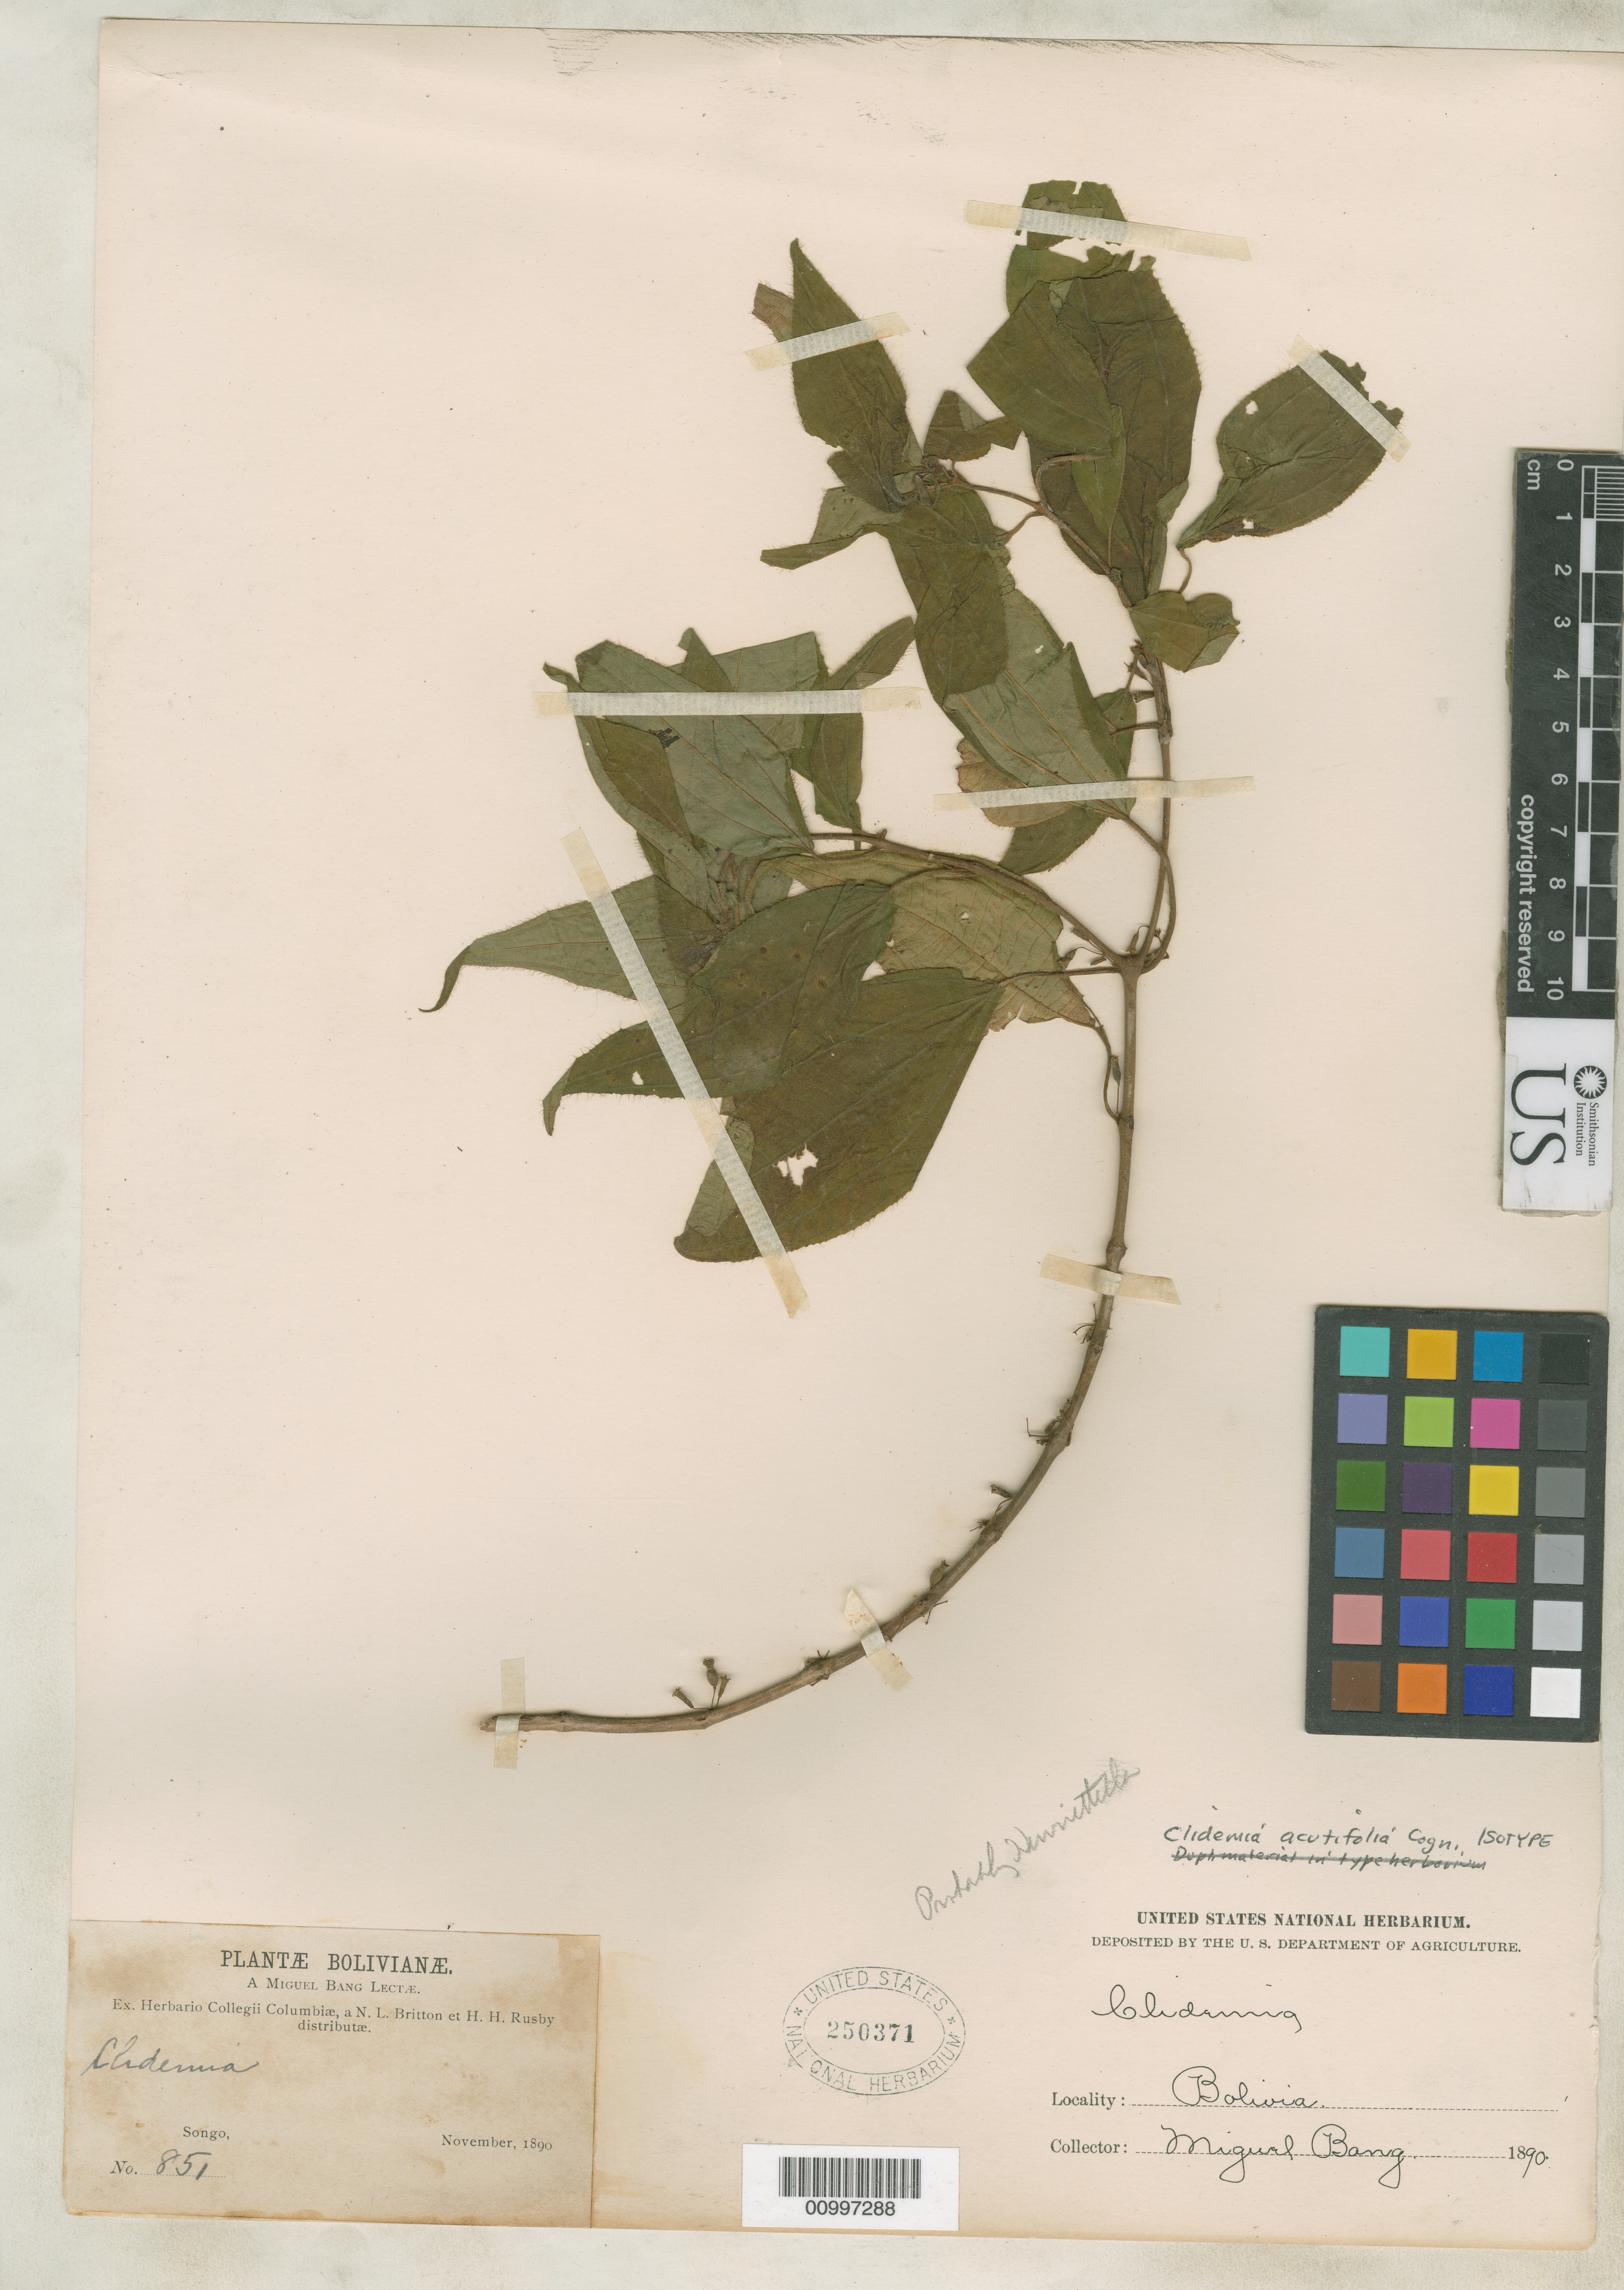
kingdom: Plantae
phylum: Tracheophyta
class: Magnoliopsida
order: Myrtales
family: Melastomataceae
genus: Clidemia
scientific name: Clidemia acutifolia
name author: Cogn.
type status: Isotype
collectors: M. Bang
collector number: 851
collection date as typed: Nov 1890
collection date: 1890-11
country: Bolivia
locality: Songo.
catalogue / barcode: US 250371